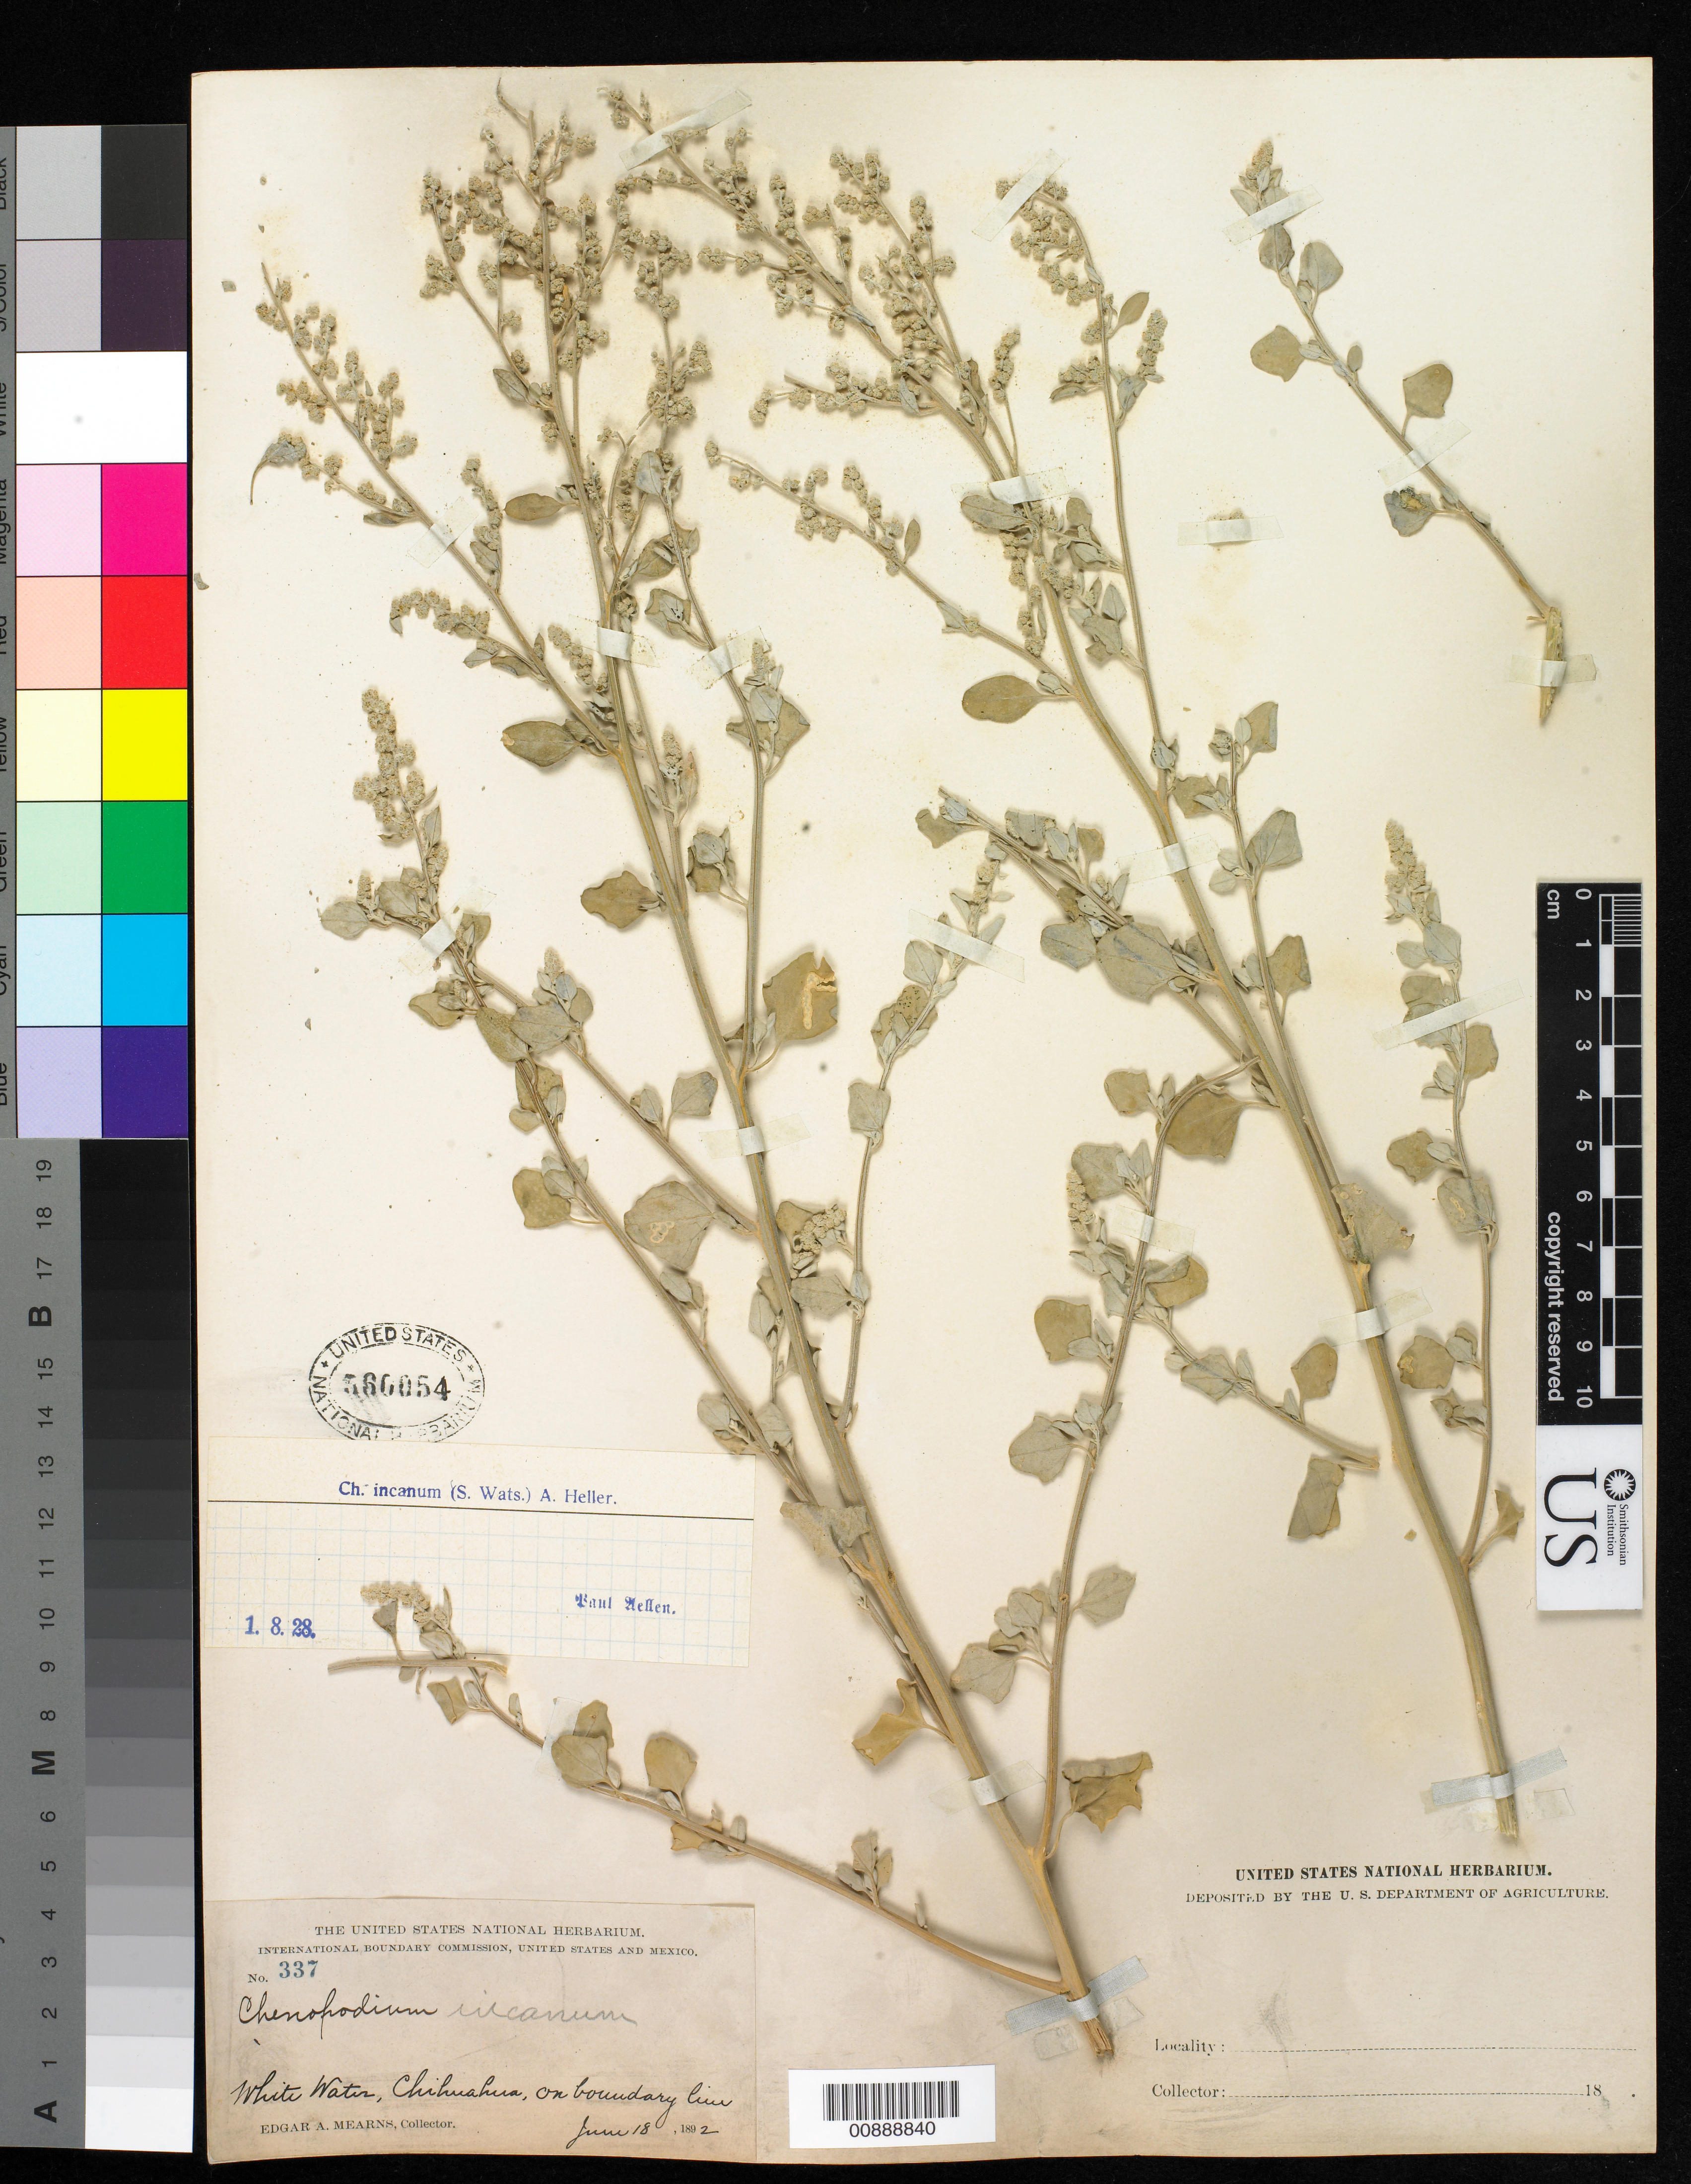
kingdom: Plantae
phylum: Tracheophyta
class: Magnoliopsida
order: Caryophyllales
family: Amaranthaceae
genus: Chenopodium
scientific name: Chenopodium incanum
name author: (S. Watson) A. Heller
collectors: E. A. Mearns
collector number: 337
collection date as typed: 18 Jun 1892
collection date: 1892-06-18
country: Mexico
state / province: Chihuahua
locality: White Water, Chihuahua, on boundary line.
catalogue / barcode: US 560054